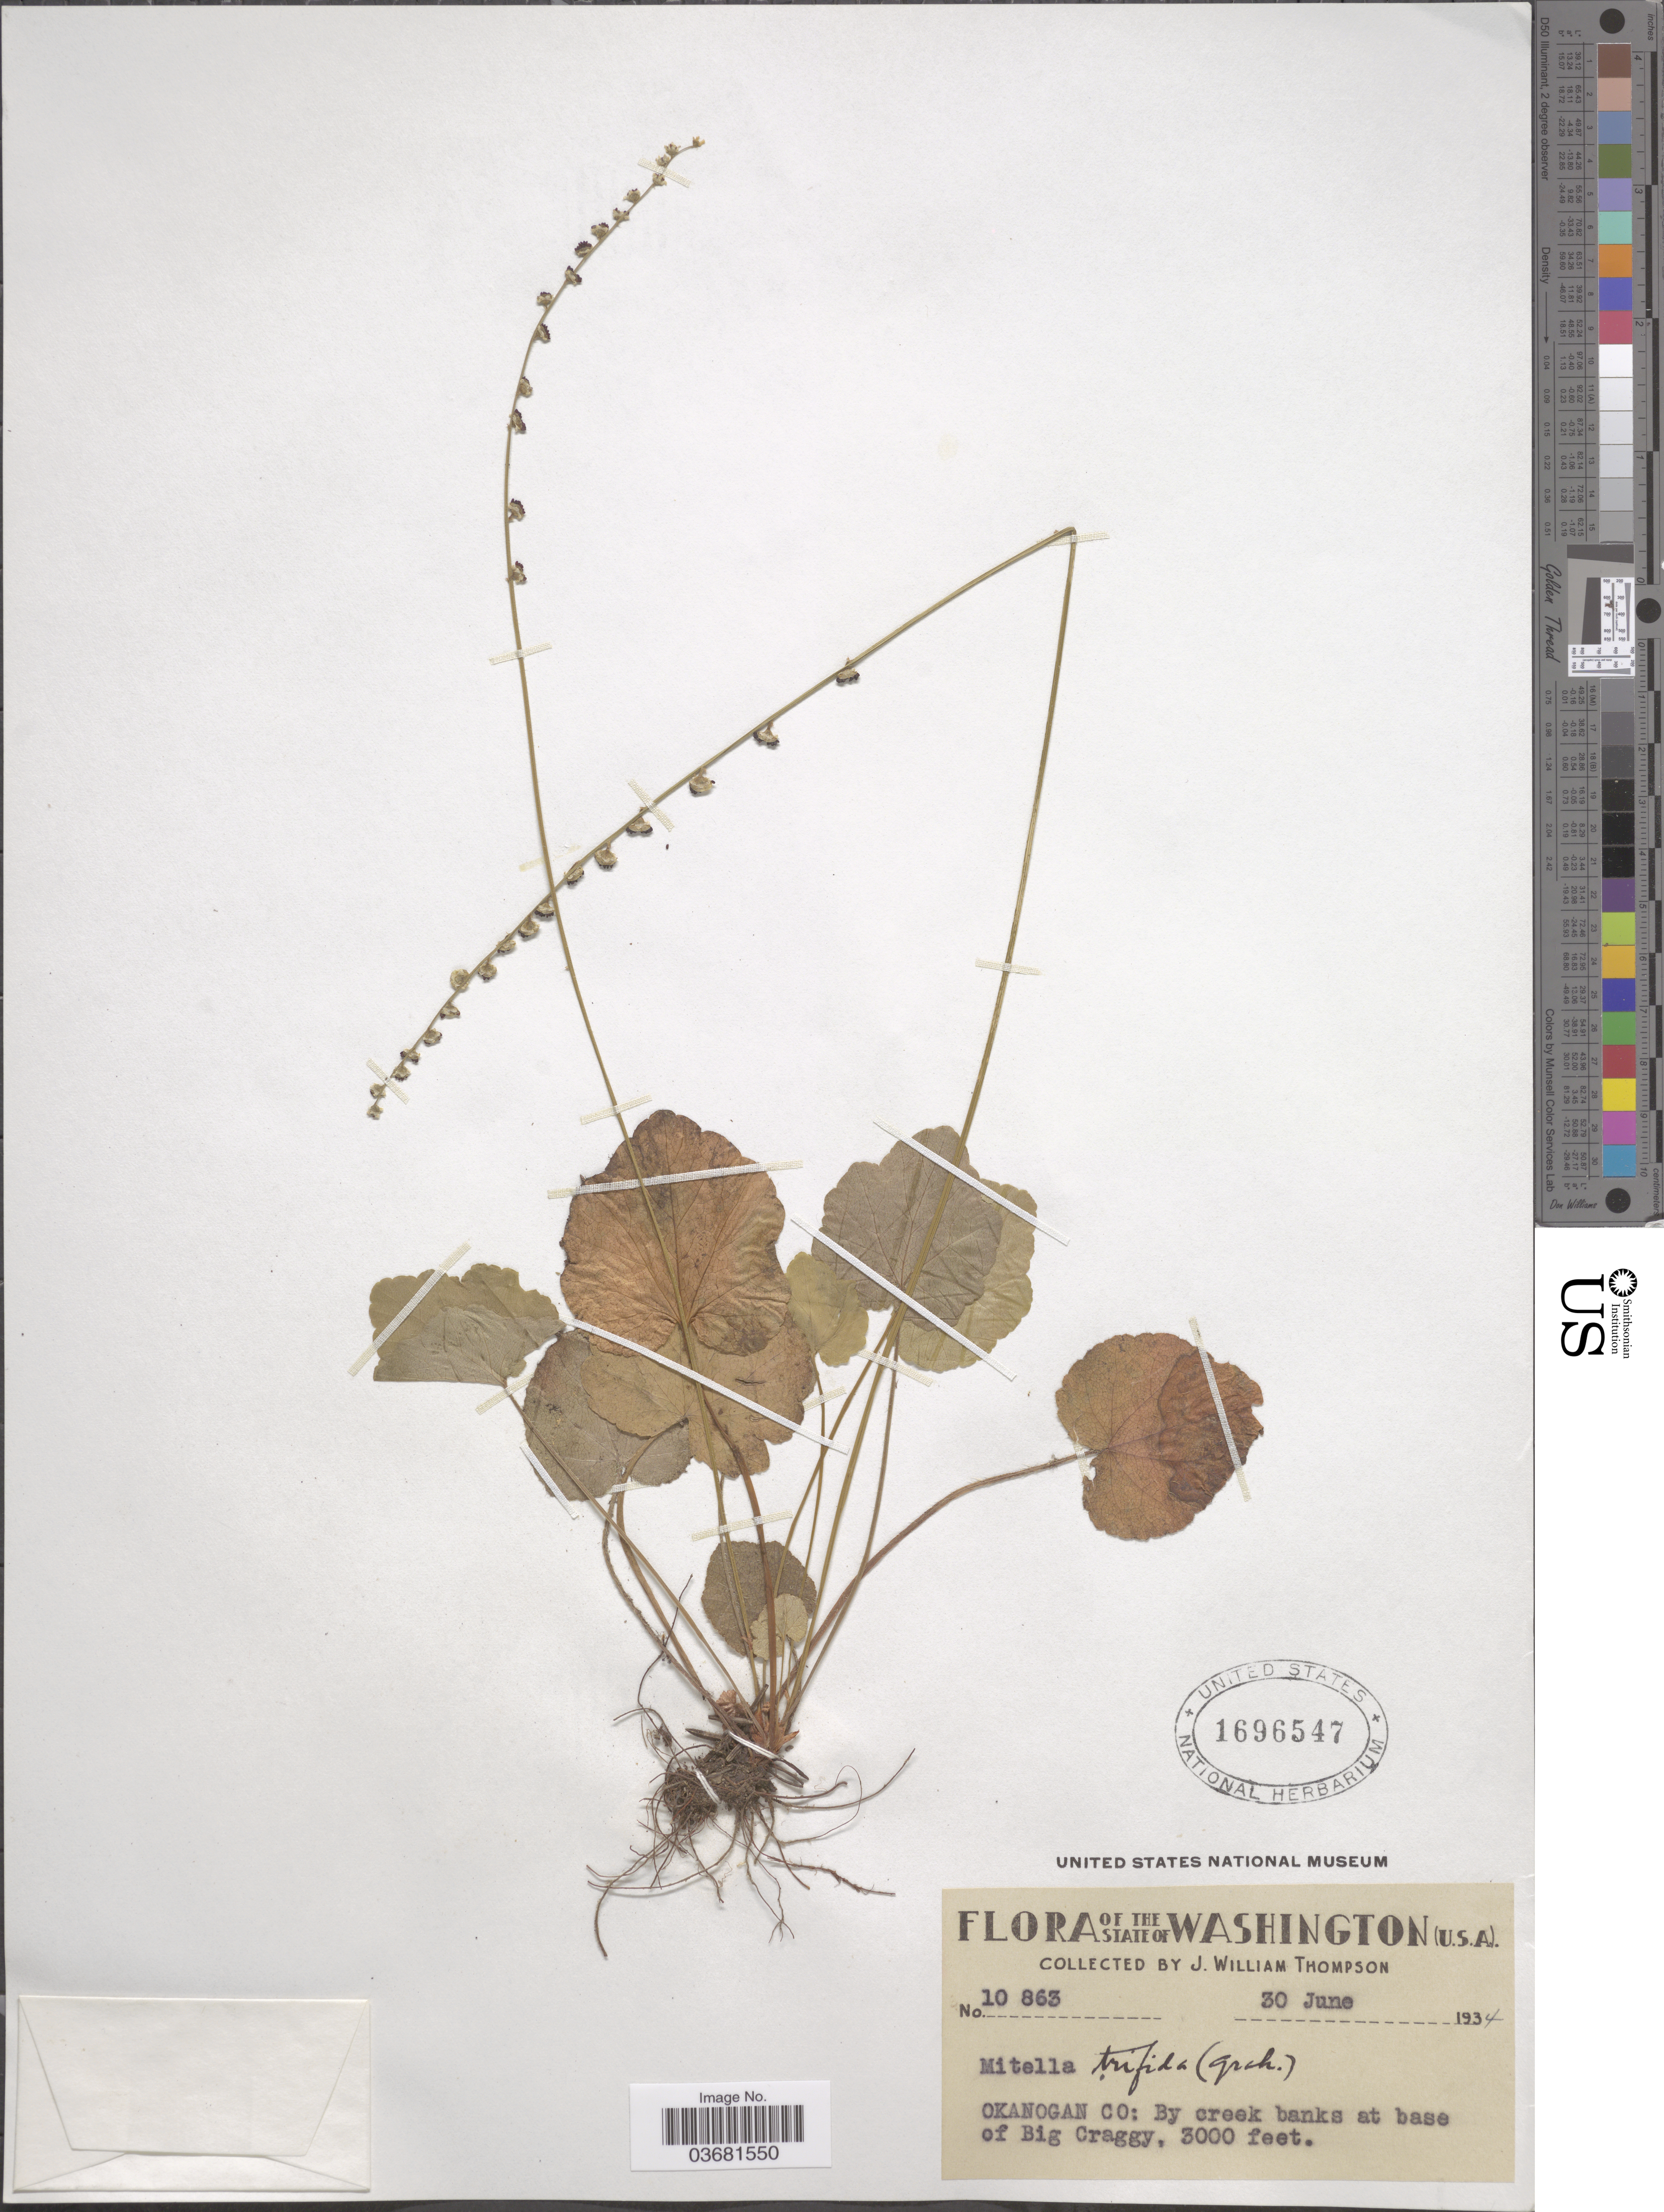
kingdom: Plantae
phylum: Tracheophyta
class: Magnoliopsida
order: Saxifragales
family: Saxifragaceae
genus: Mitella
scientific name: Mitella trifida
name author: Graham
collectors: J. W. Thompson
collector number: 10863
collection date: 1934-06-30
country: United States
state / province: Washington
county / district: Okanogan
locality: Okanogan Co: By creek banks at base of Big Craggy.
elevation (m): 914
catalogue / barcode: US 1696547